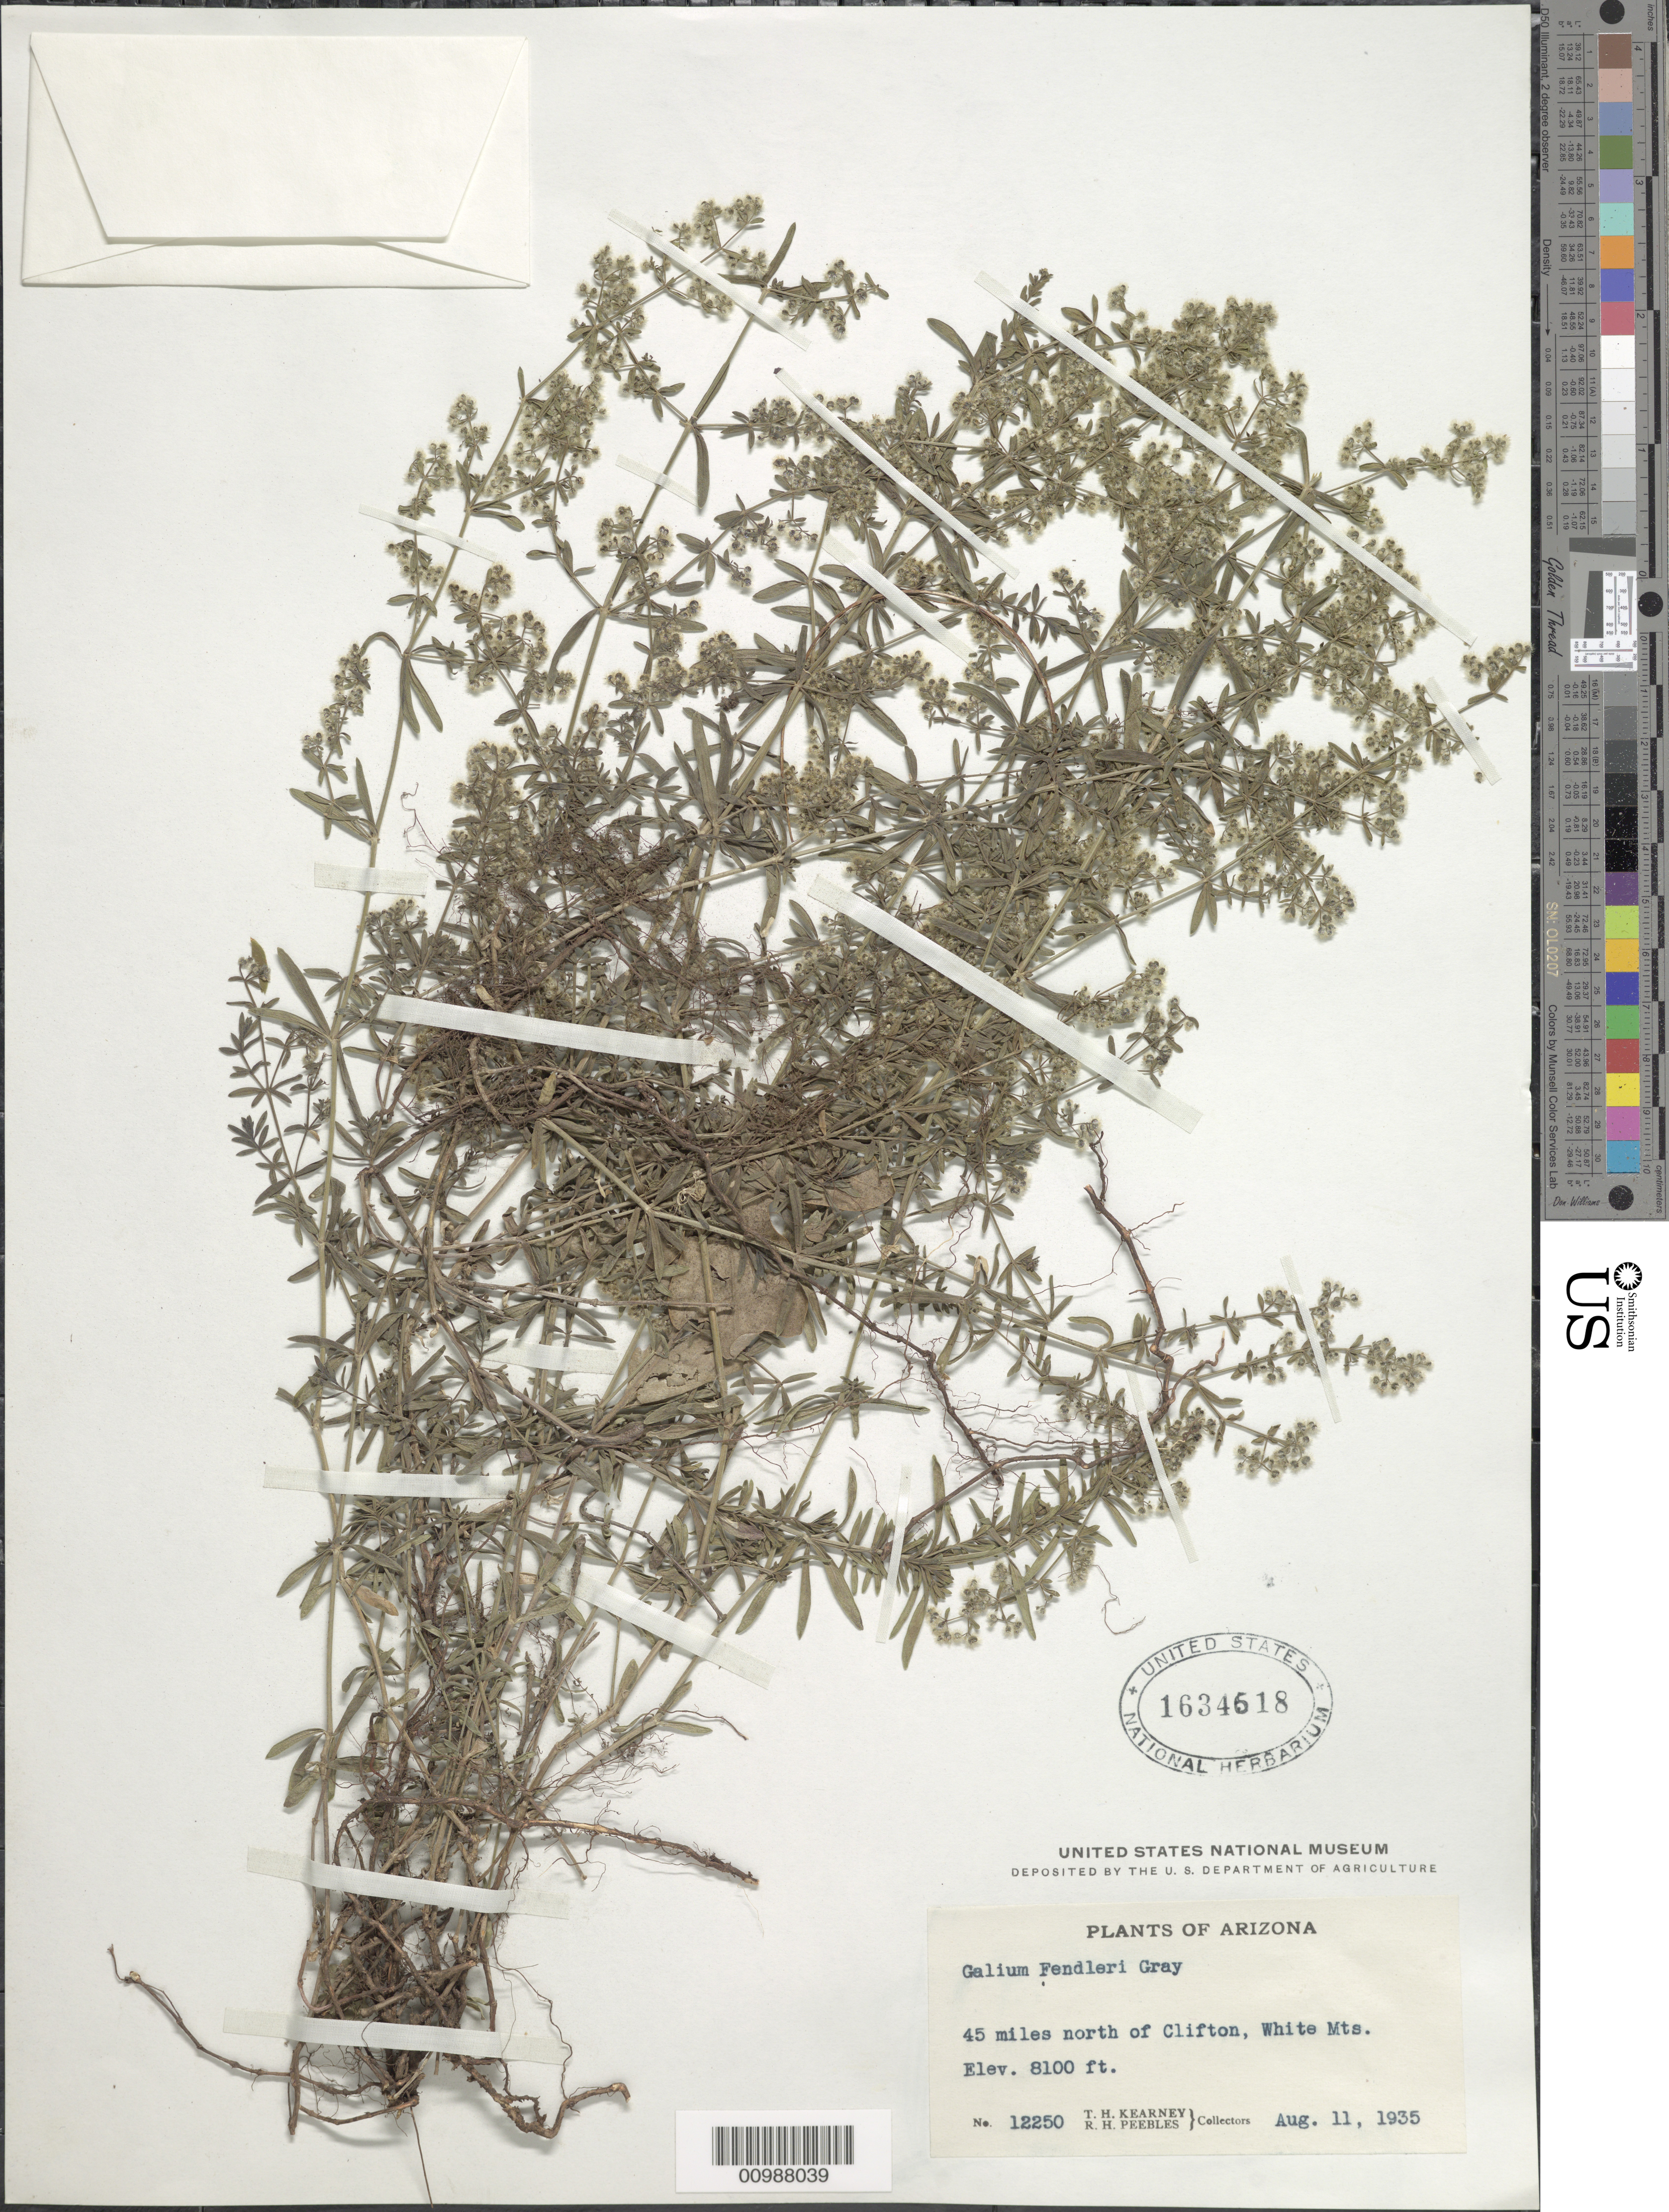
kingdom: Plantae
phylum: Tracheophyta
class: Magnoliopsida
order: Gentianales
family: Rubiaceae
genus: Galium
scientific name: Galium fendleri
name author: A. Gray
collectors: T. H. Kearney & R. H. Peebles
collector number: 12250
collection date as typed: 11 Aug 1935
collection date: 1935-08-11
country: United States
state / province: Arizona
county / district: Greenlee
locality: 45 miles N of Clifton, White Mountains.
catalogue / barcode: US 1634618